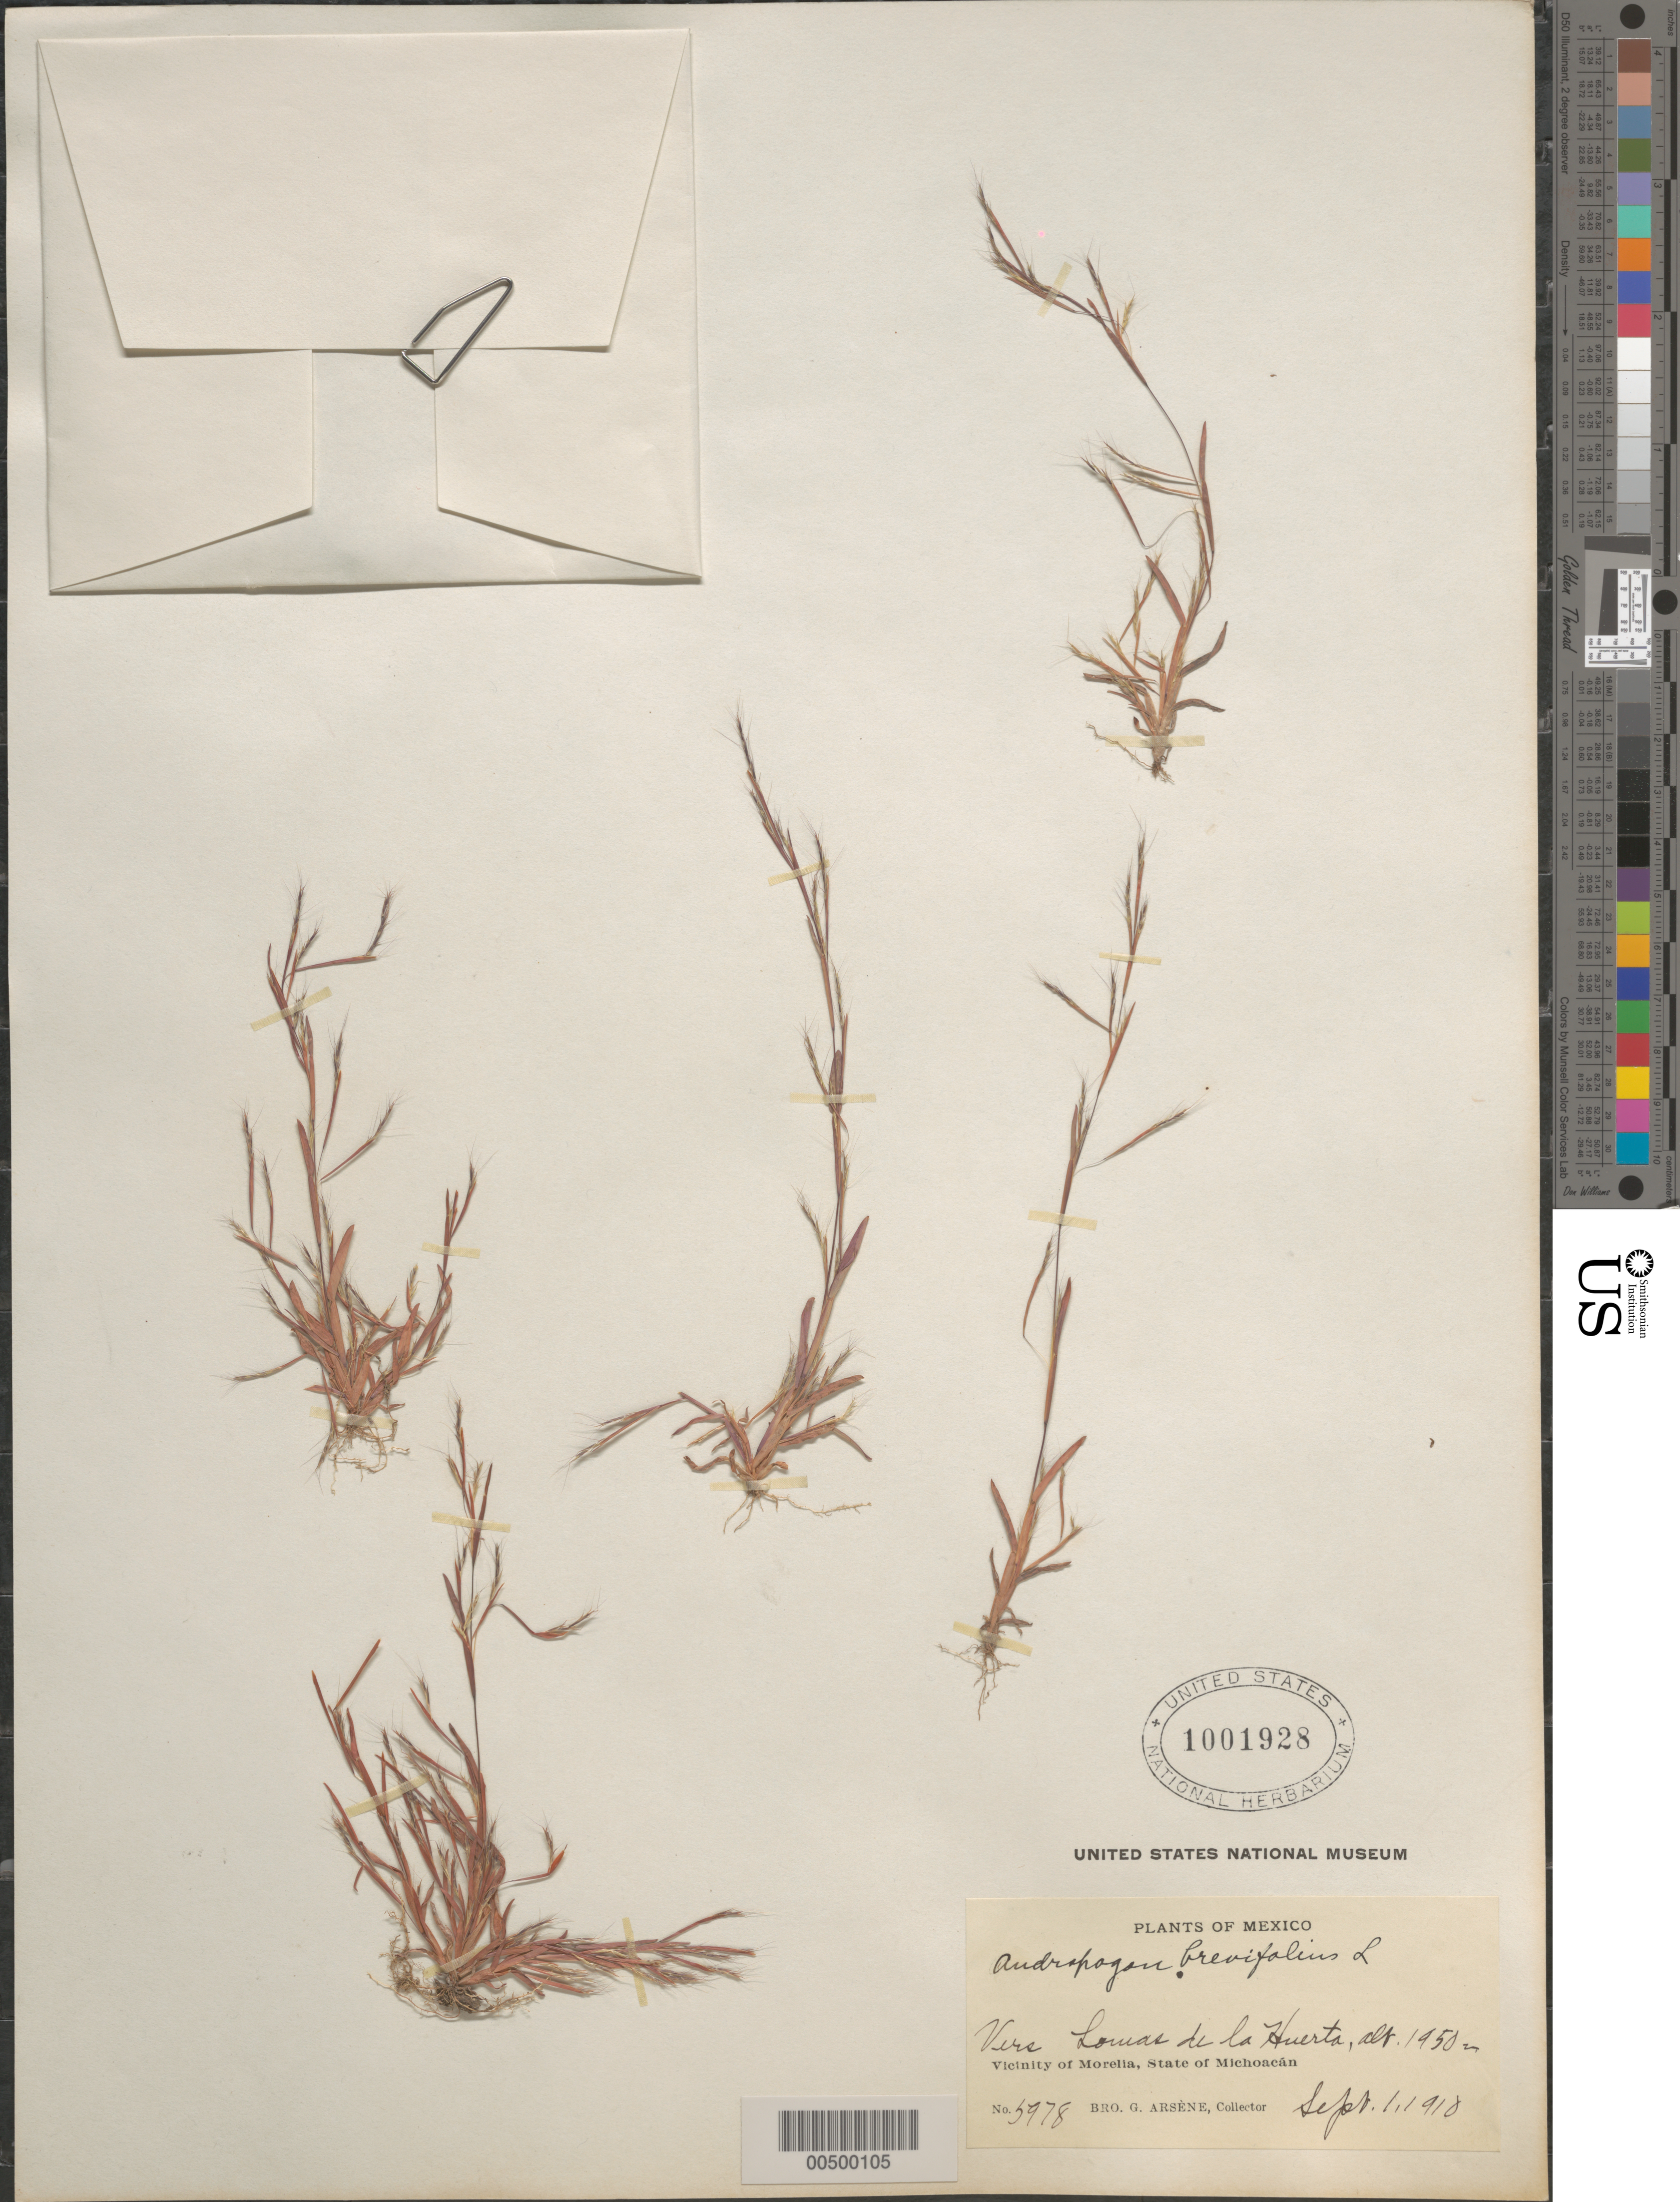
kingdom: Plantae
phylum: Tracheophyta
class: Liliopsida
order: Poales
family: Poaceae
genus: Schizachyrium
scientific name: Schizachyrium brevifolium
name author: (Sw.) Nees ex Büse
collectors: Bro. G. Arsène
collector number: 5978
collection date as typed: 1 Sep 1910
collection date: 1910-09-01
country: Mexico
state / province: Michoacán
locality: Vers Lomas de la Huerta, vicinity of Morelia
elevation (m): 1950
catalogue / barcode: US 1001928